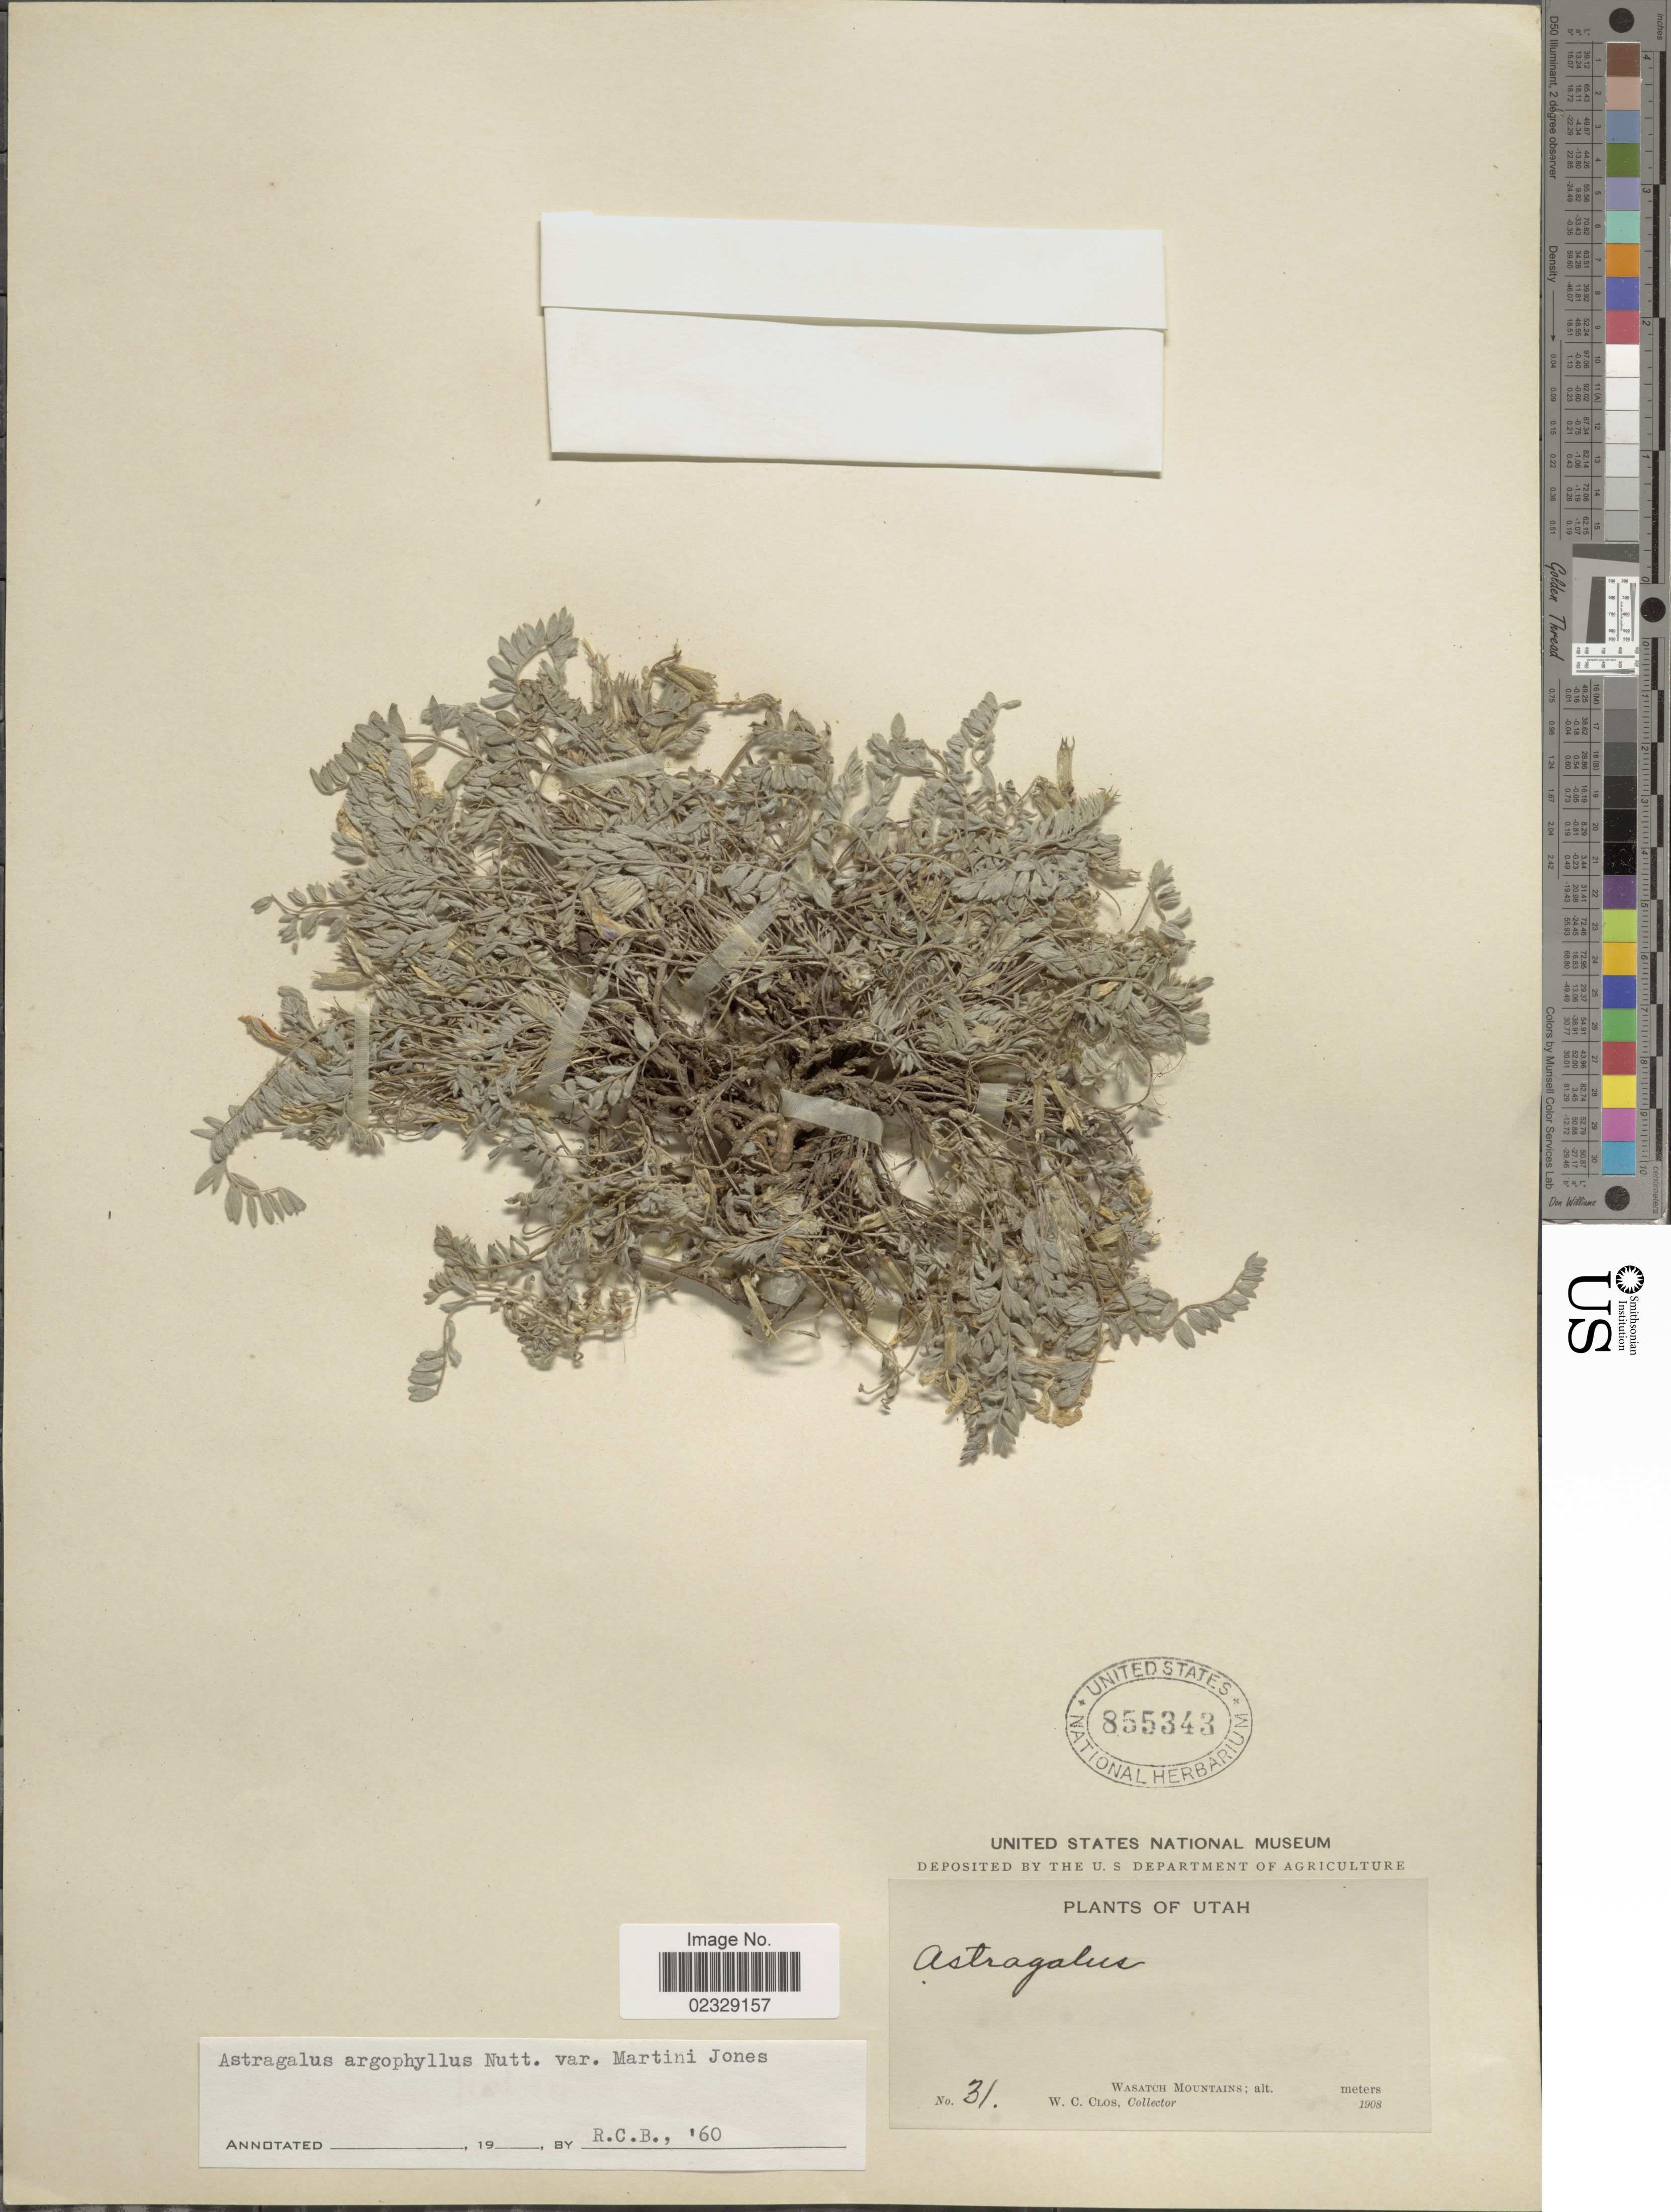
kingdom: Plantae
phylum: Tracheophyta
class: Magnoliopsida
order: Fabales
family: Fabaceae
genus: Astragalus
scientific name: Astragalus argophyllus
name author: Nutt.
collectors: W. C. Clos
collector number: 31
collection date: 1908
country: United States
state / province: Utah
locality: Wasatch Mountains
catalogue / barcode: US 855343